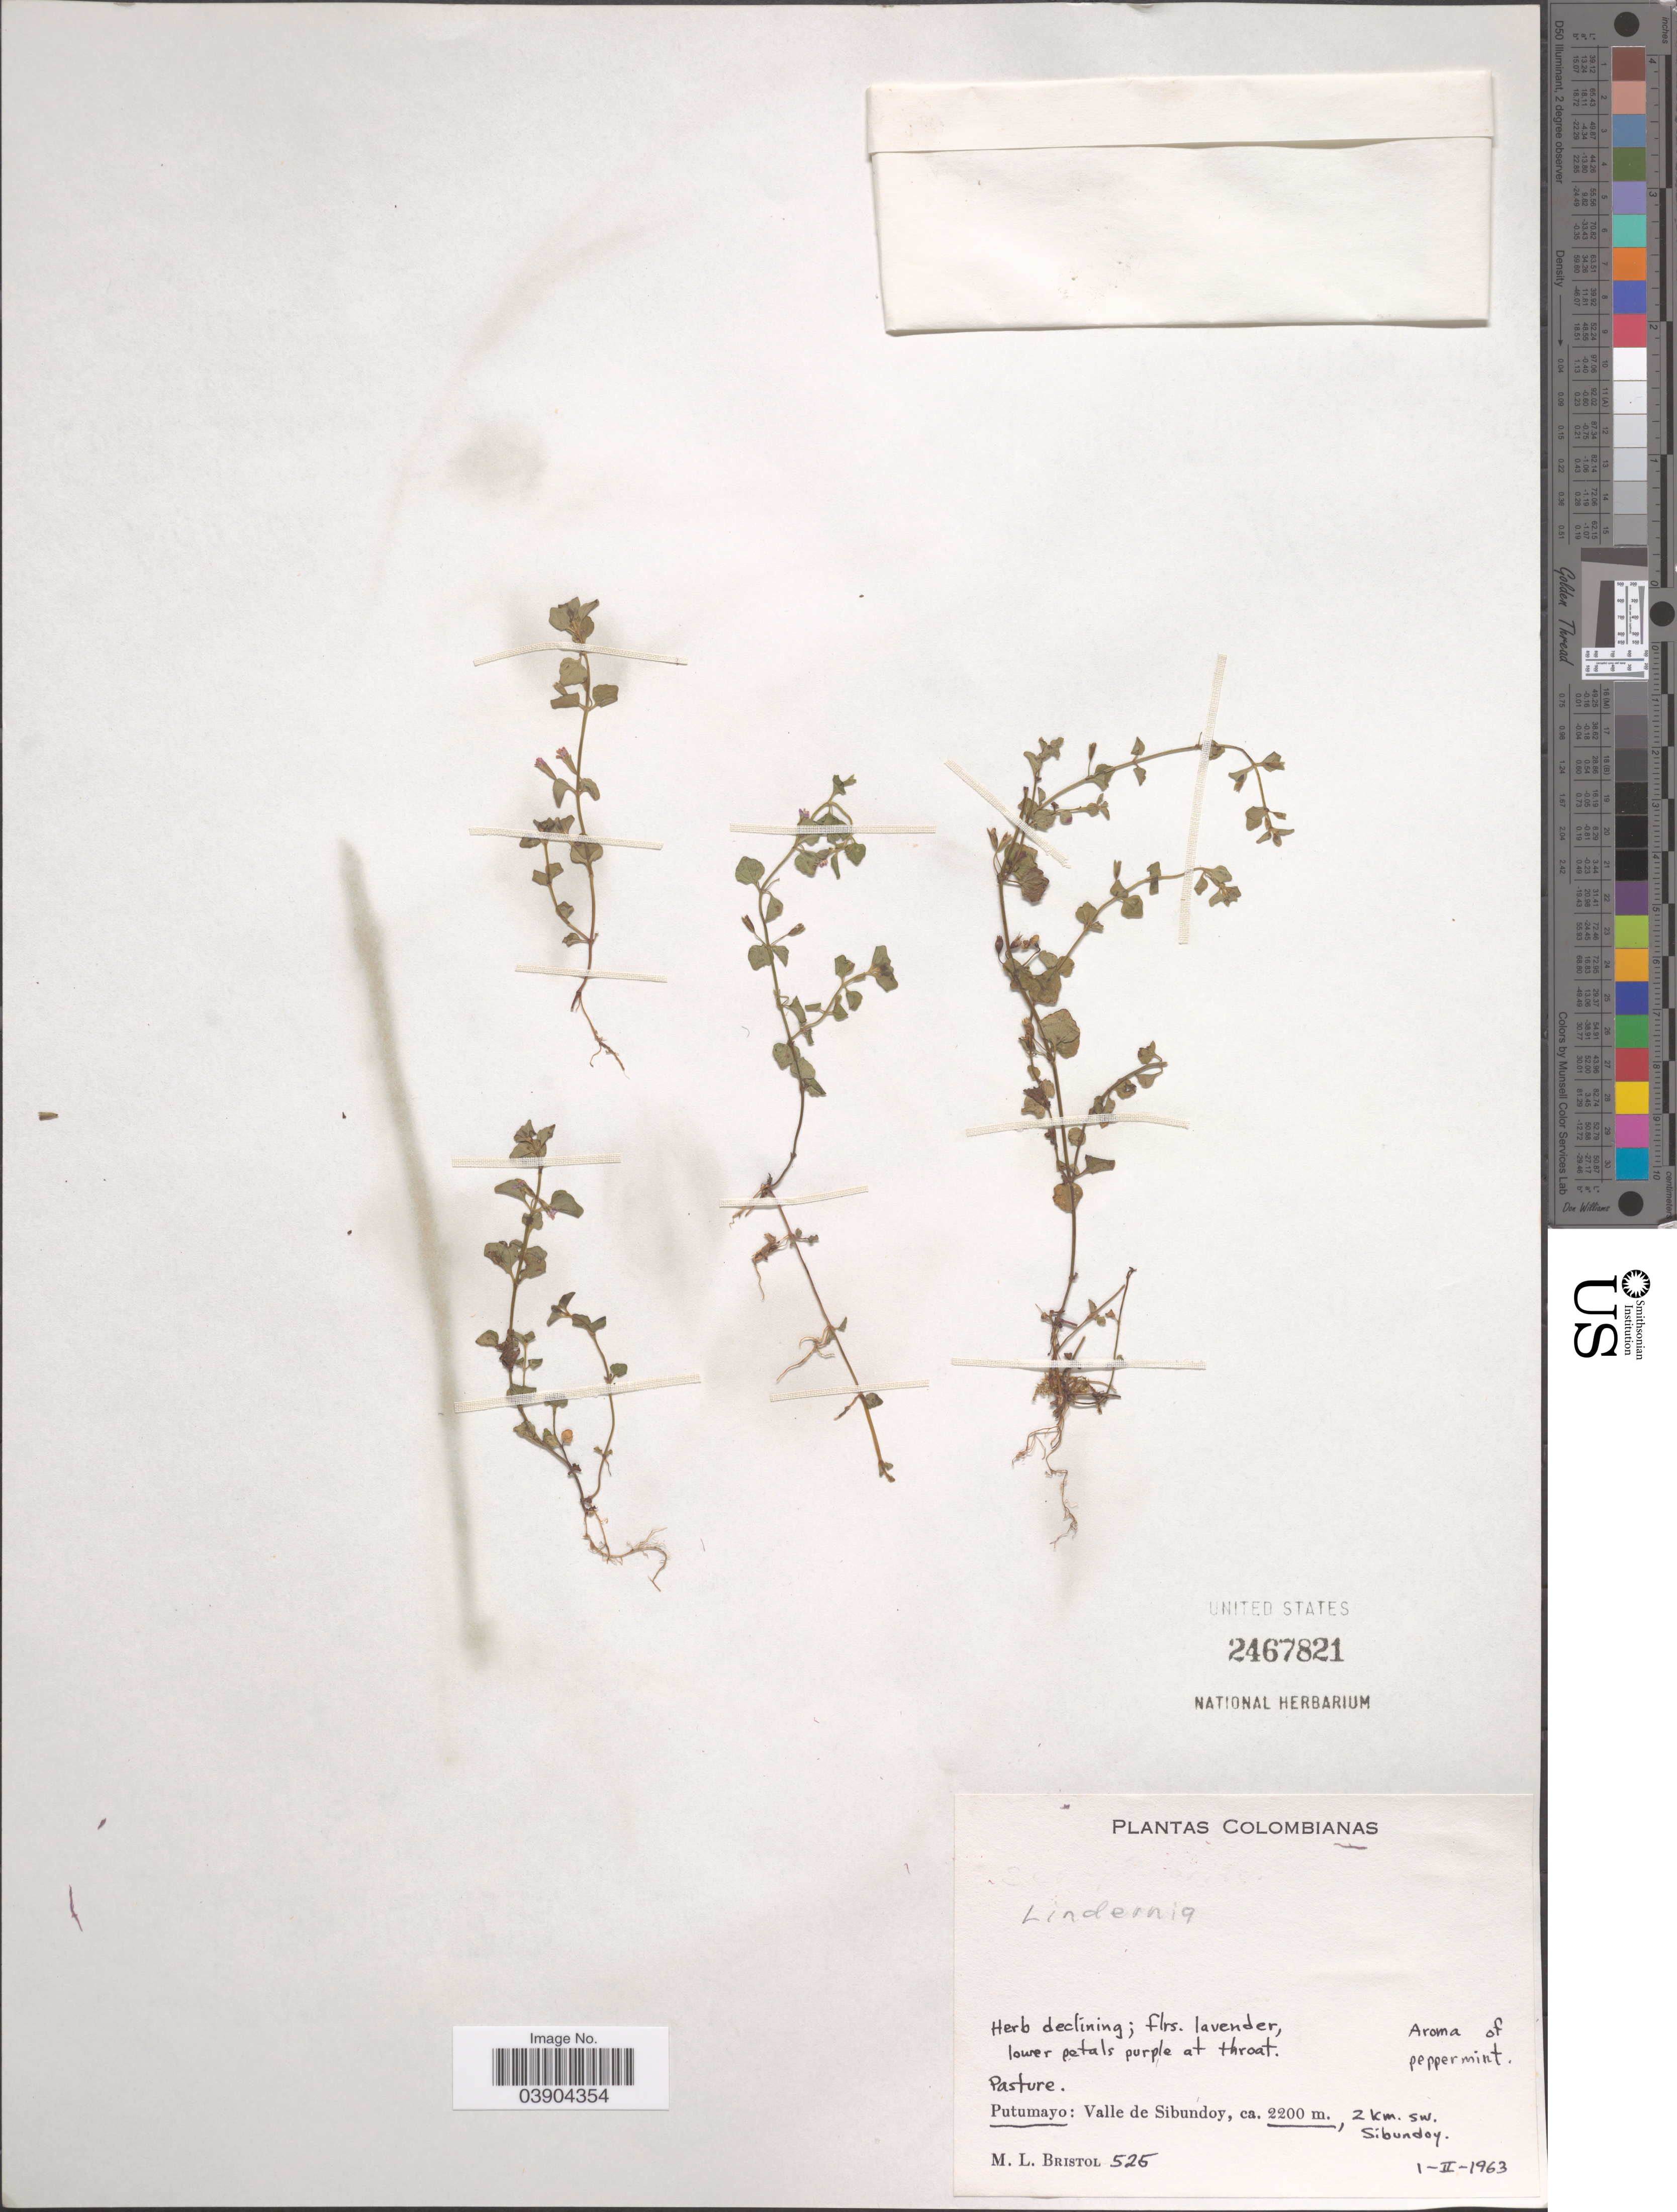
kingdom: Plantae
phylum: Tracheophyta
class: Magnoliopsida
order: Lamiales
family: Linderniaceae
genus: Lindernia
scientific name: Lindernia sp.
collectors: M. L. Bristol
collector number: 525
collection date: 1963-02-01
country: Colombia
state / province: Putumayo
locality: Valle de Sibundoy, 2 km. sw. Sibundoy.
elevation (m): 2200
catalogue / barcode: US 2467821